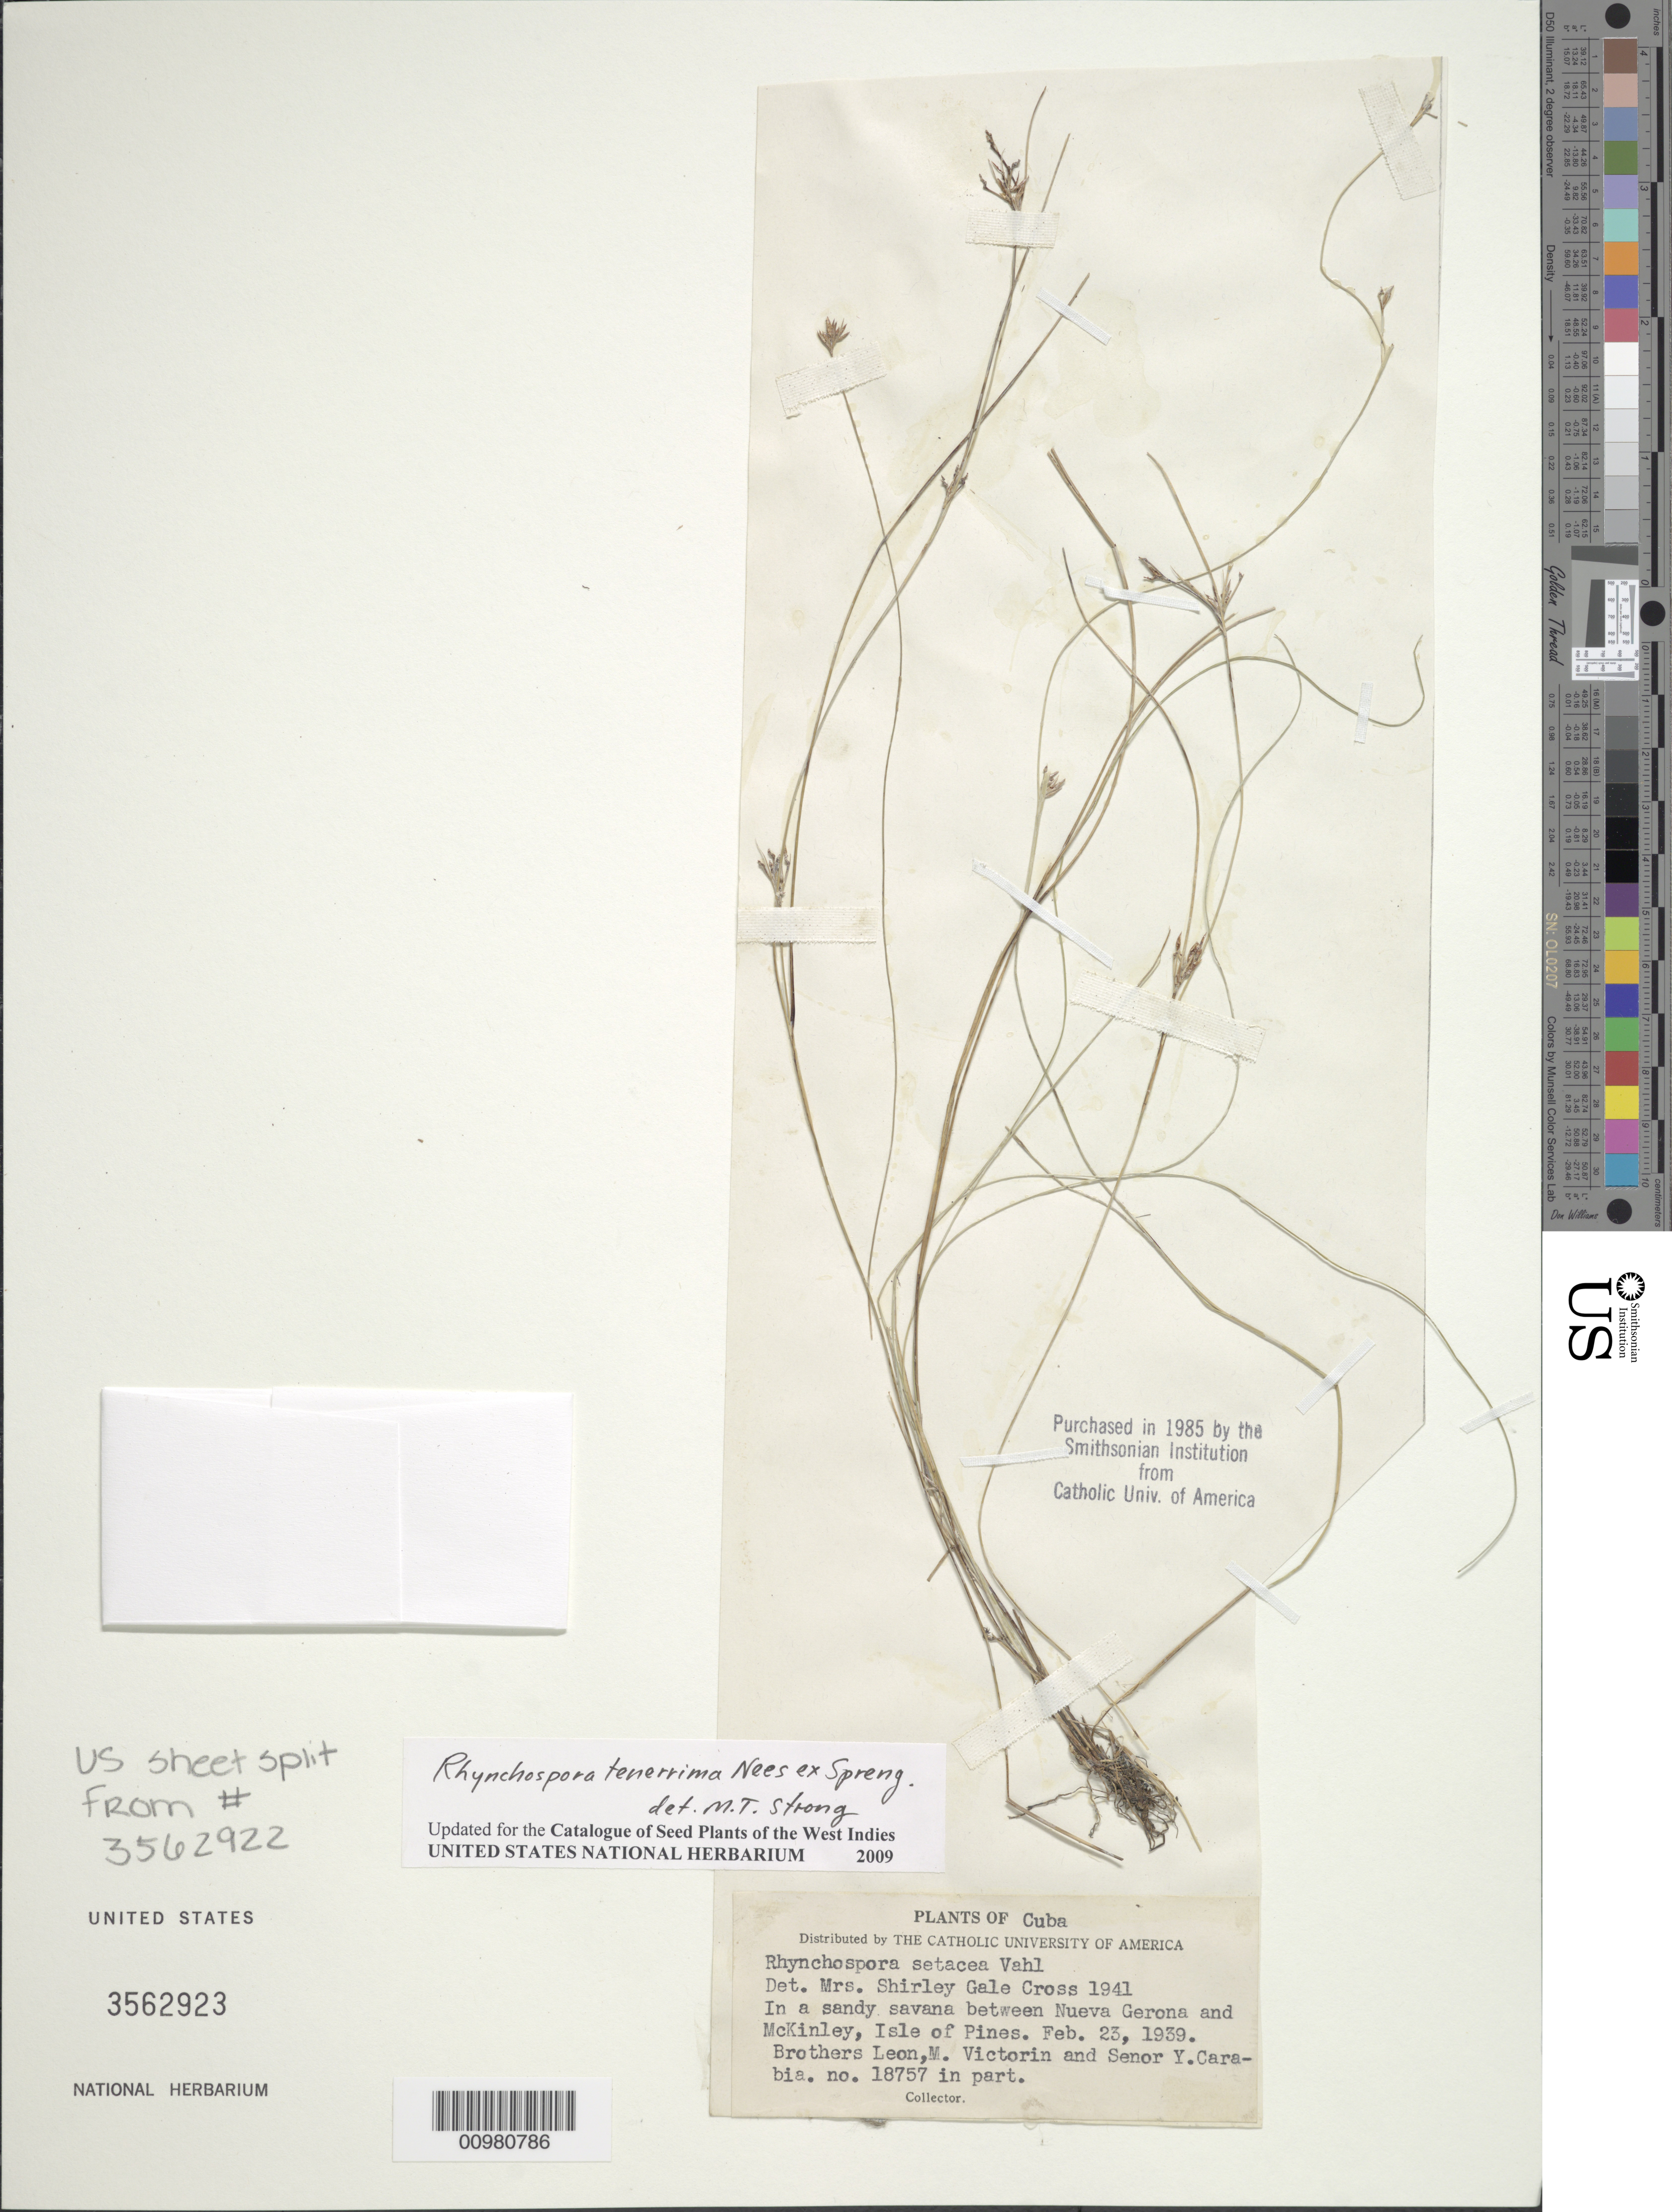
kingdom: Plantae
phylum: Tracheophyta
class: Liliopsida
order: Poales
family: Cyperaceae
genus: Rhynchospora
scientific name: Rhynchospora tenerrima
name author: Nees ex Spreng.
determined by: Strong, M. T., (US), Smithsonian Institution - National Museum of Natural History (UNITED STATES)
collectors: Bro. León, F. Victorin & Y. Carabia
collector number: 18757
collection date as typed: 23 Feb 1939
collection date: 1939-02-23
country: Cuba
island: Isla de la Juventud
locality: between Nueva Gerona and McKinley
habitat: in a sandy savanna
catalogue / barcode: US 3562923